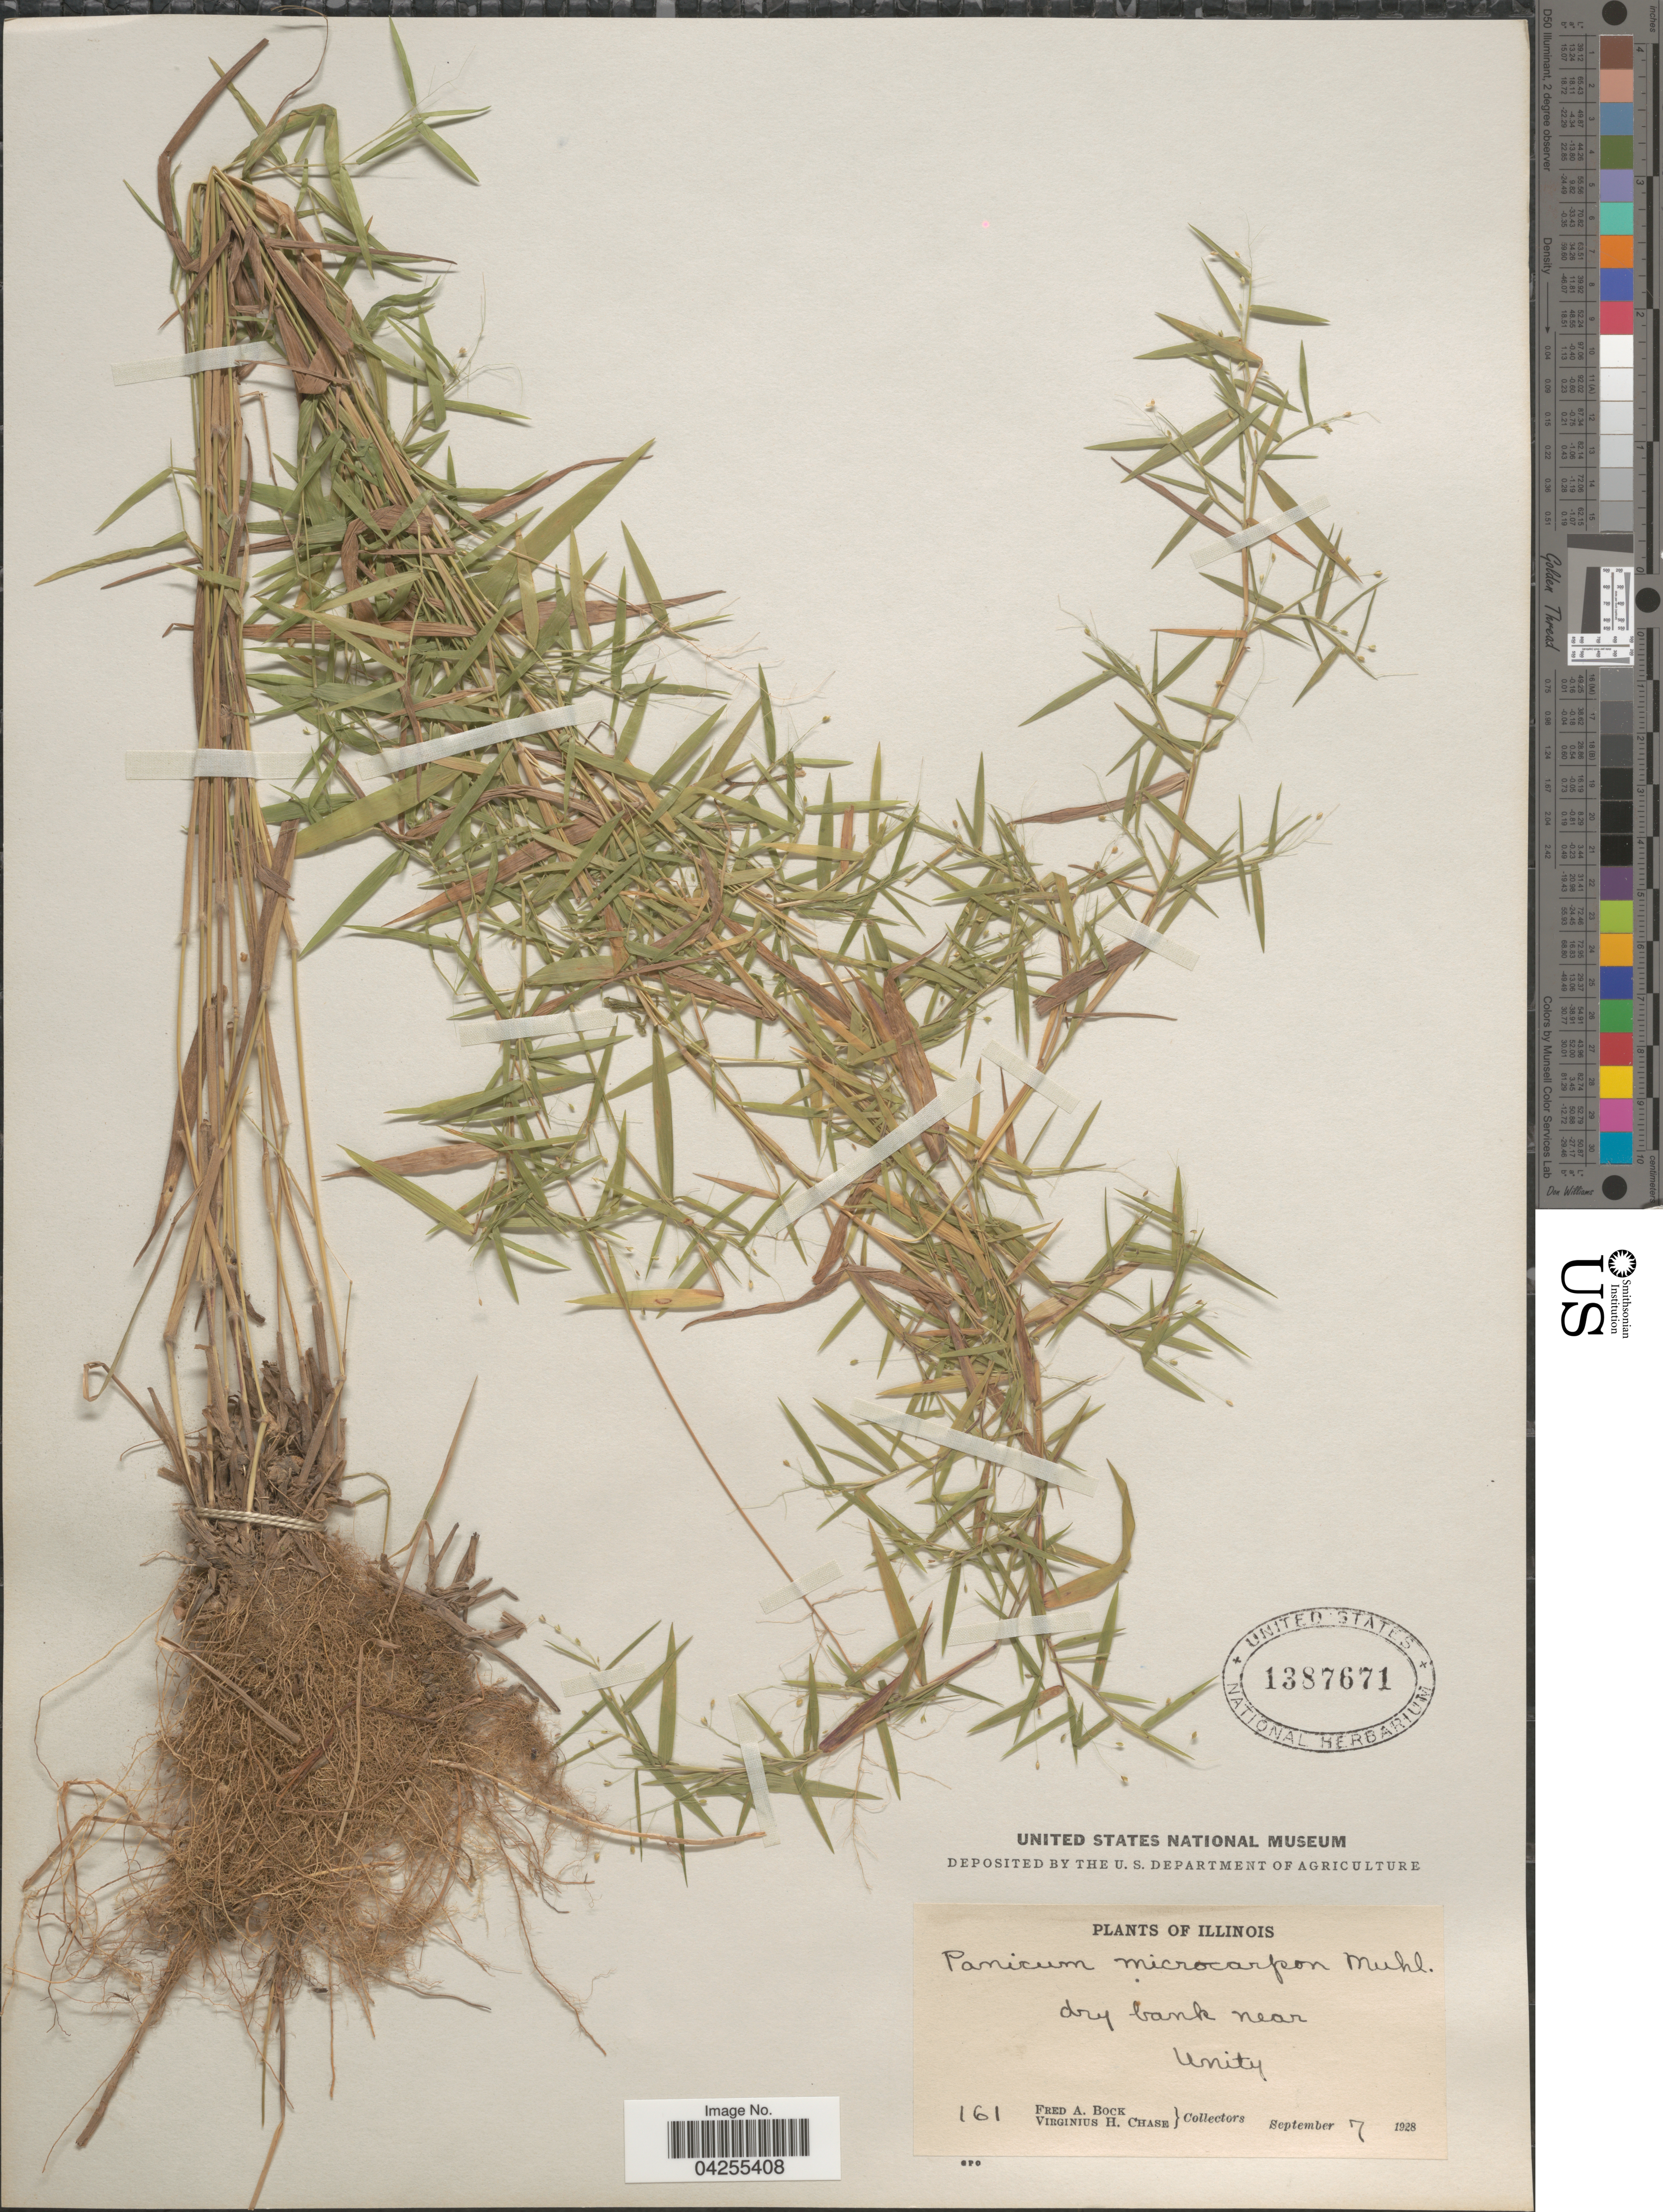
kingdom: Plantae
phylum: Tracheophyta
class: Liliopsida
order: Poales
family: Poaceae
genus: Dichanthelium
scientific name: Dichanthelium dichotomum var. dichotomum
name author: (L.) Gould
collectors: F. Bock & V. H. Chase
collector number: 161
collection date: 1928-09-07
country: United States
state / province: Illinois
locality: Dry bank near Unity.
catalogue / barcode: US 1387671